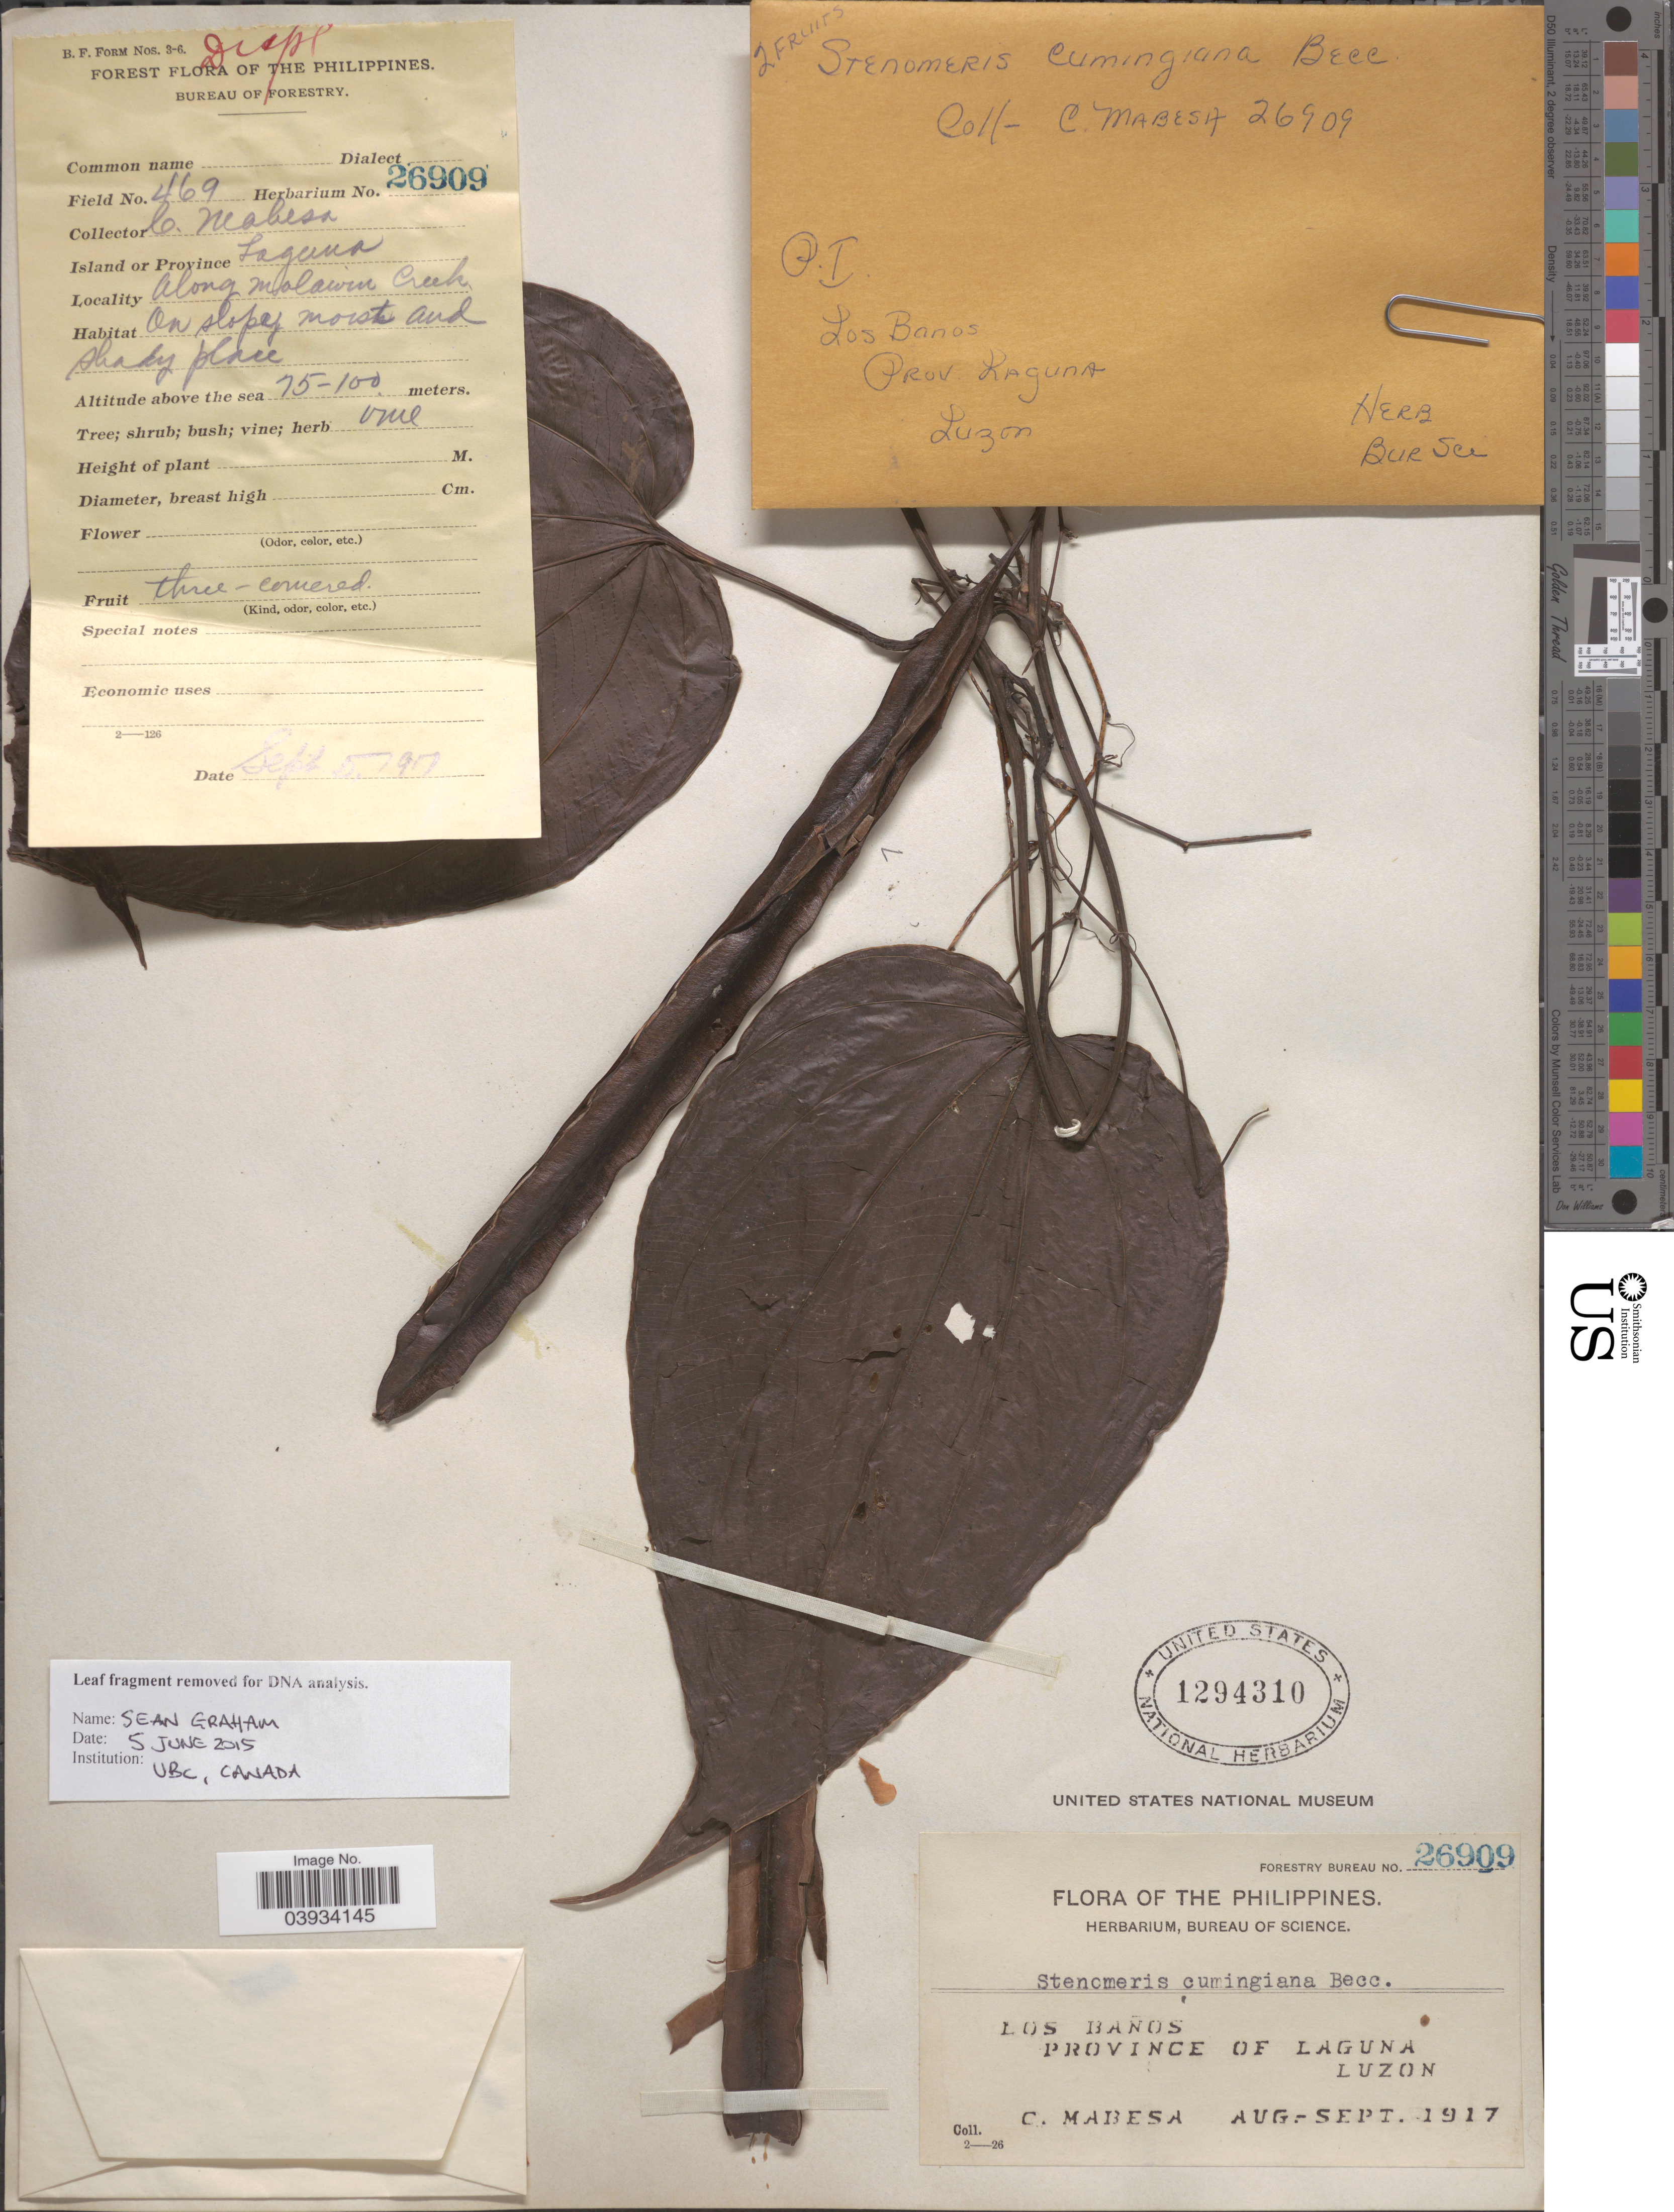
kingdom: Plantae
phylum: Tracheophyta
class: Liliopsida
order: Dioscoreales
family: Dioscoreaceae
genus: Stenomeris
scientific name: Stenomeris cumingiana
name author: Becc.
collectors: C. Mabesa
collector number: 469/Forestry Bureau 26909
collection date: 1917-09-05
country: Philippines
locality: Los Baños. Island or Province of Laguna. Luzon. Along Molawin Creek.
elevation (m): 75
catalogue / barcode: US 1294310